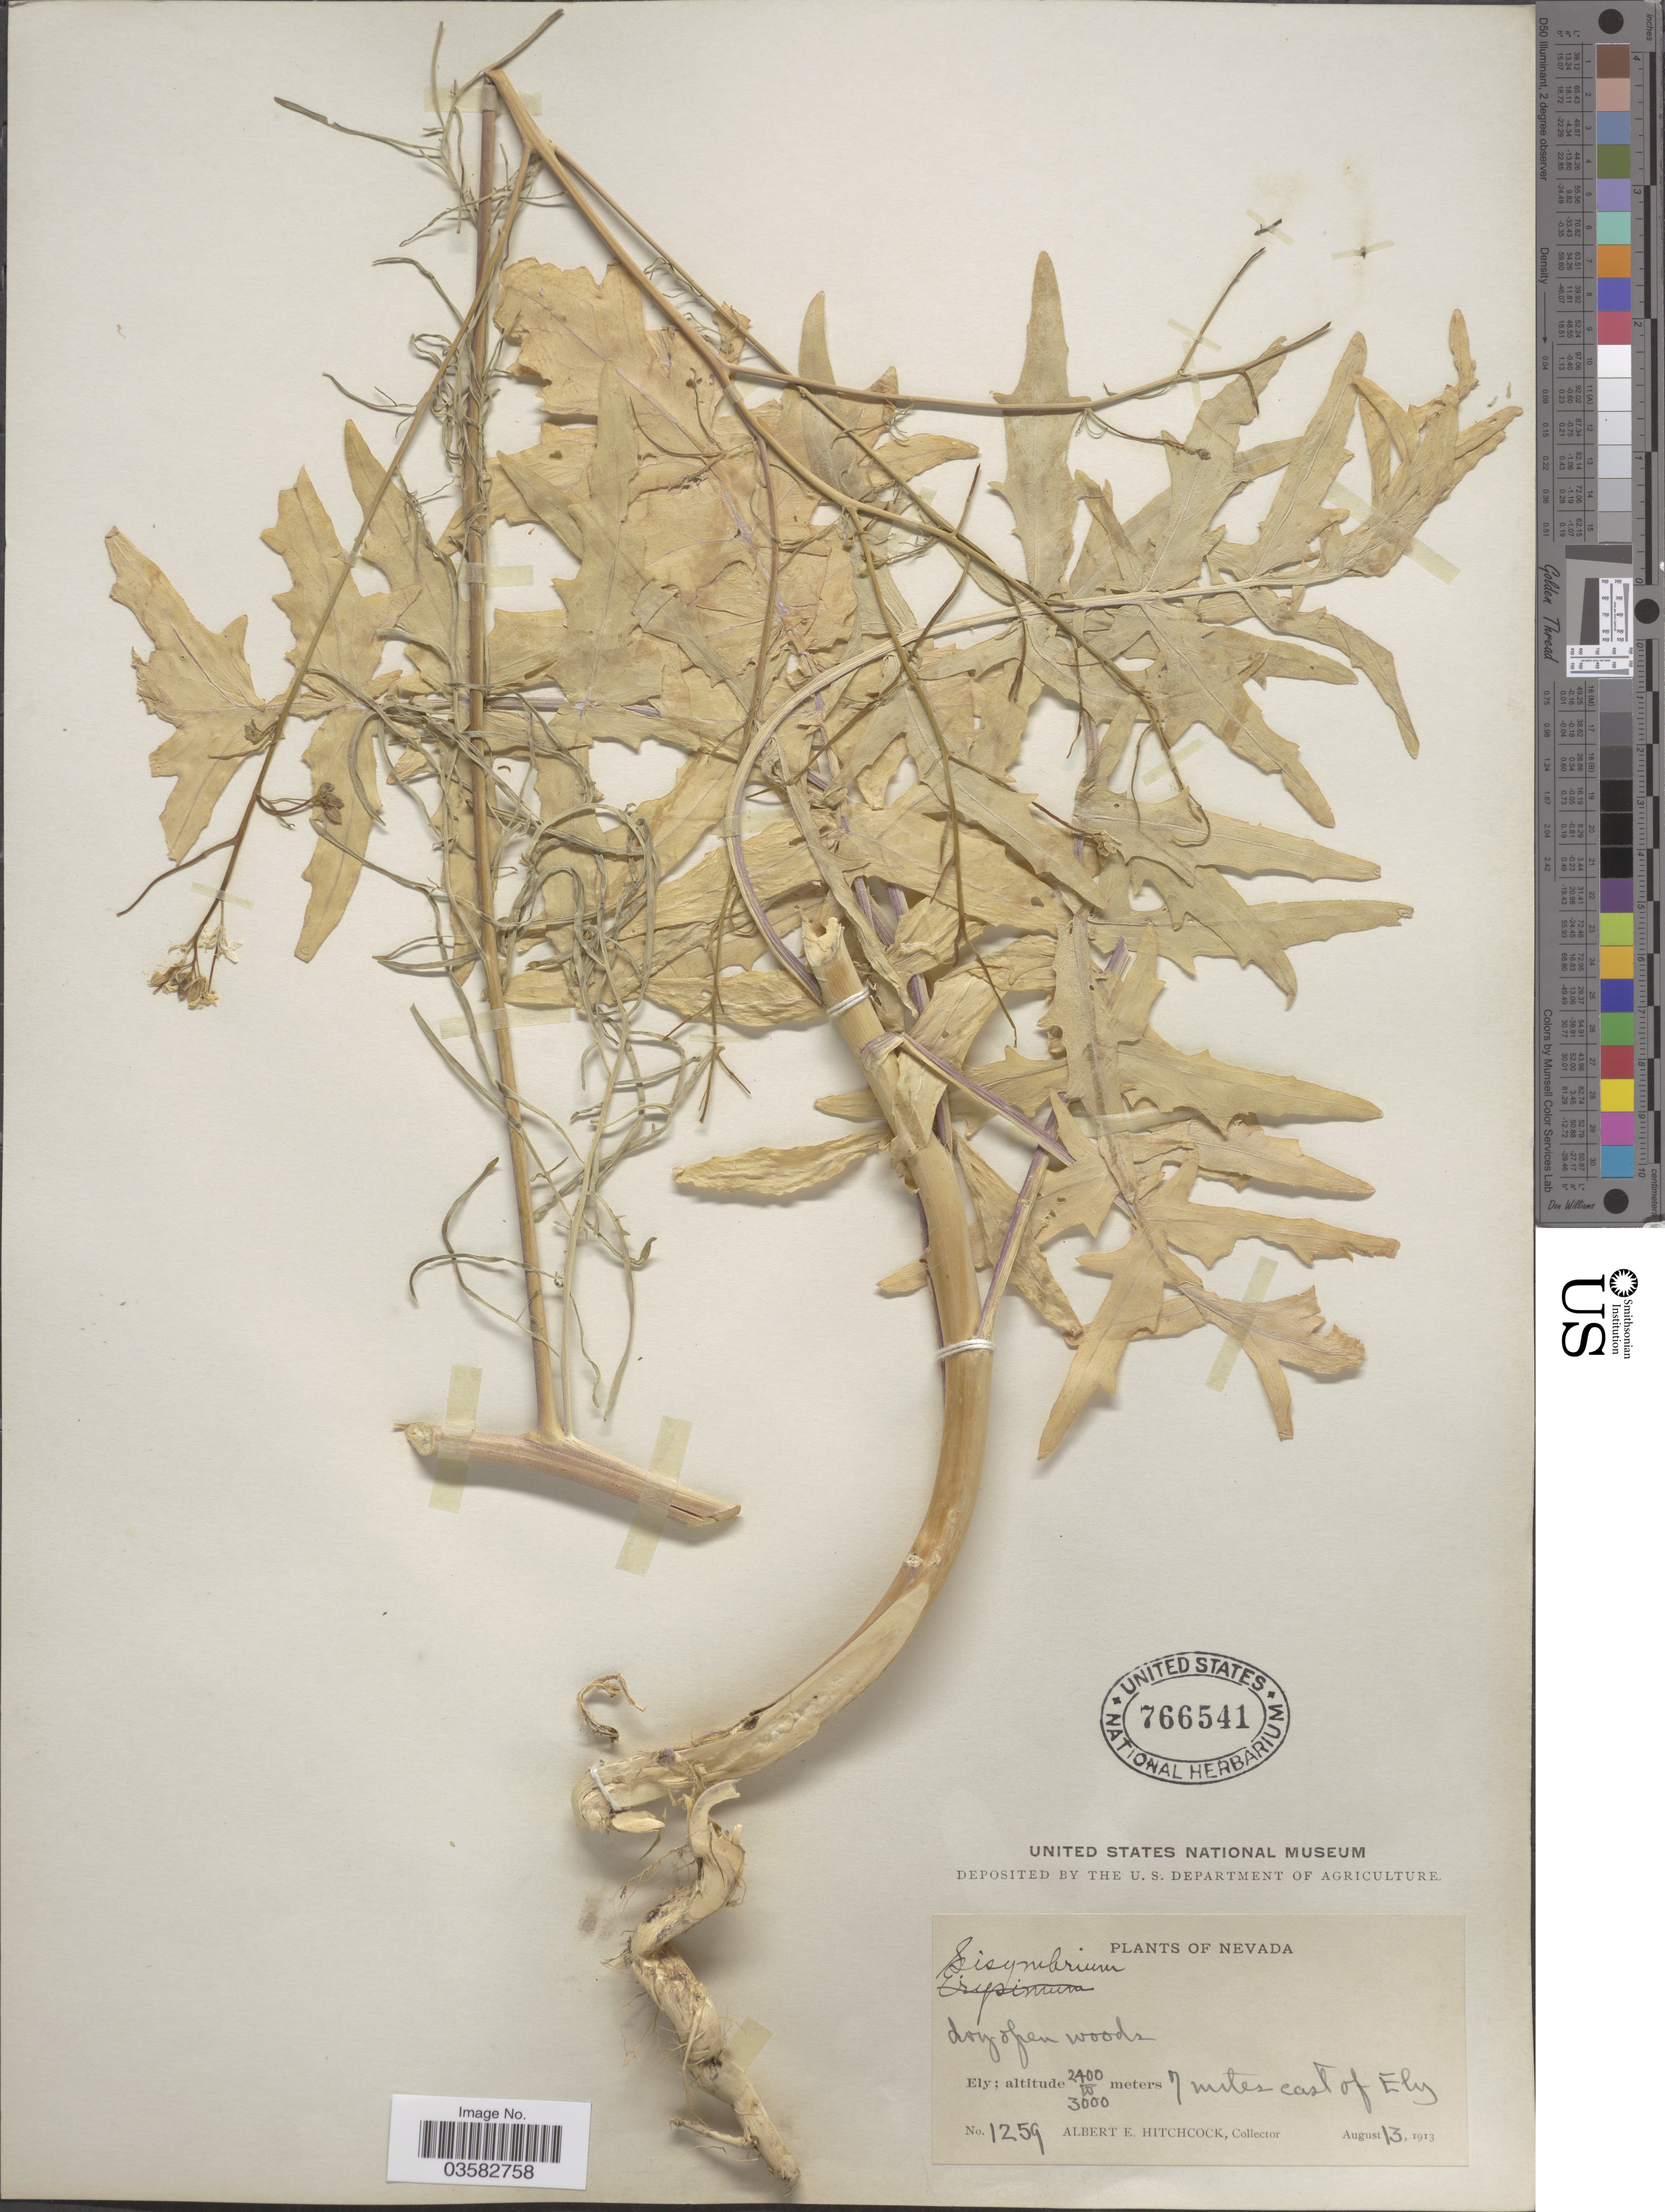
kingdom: Plantae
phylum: Tracheophyta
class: Magnoliopsida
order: Brassicales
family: Brassicaceae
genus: Sisymbrium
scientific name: Sisymbrium altissimum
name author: L.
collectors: A. Hitchcock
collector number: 1259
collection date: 1913-08-13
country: United States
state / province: Nevada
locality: Ely. 7 miles east of Ely.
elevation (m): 2400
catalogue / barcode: US 766541